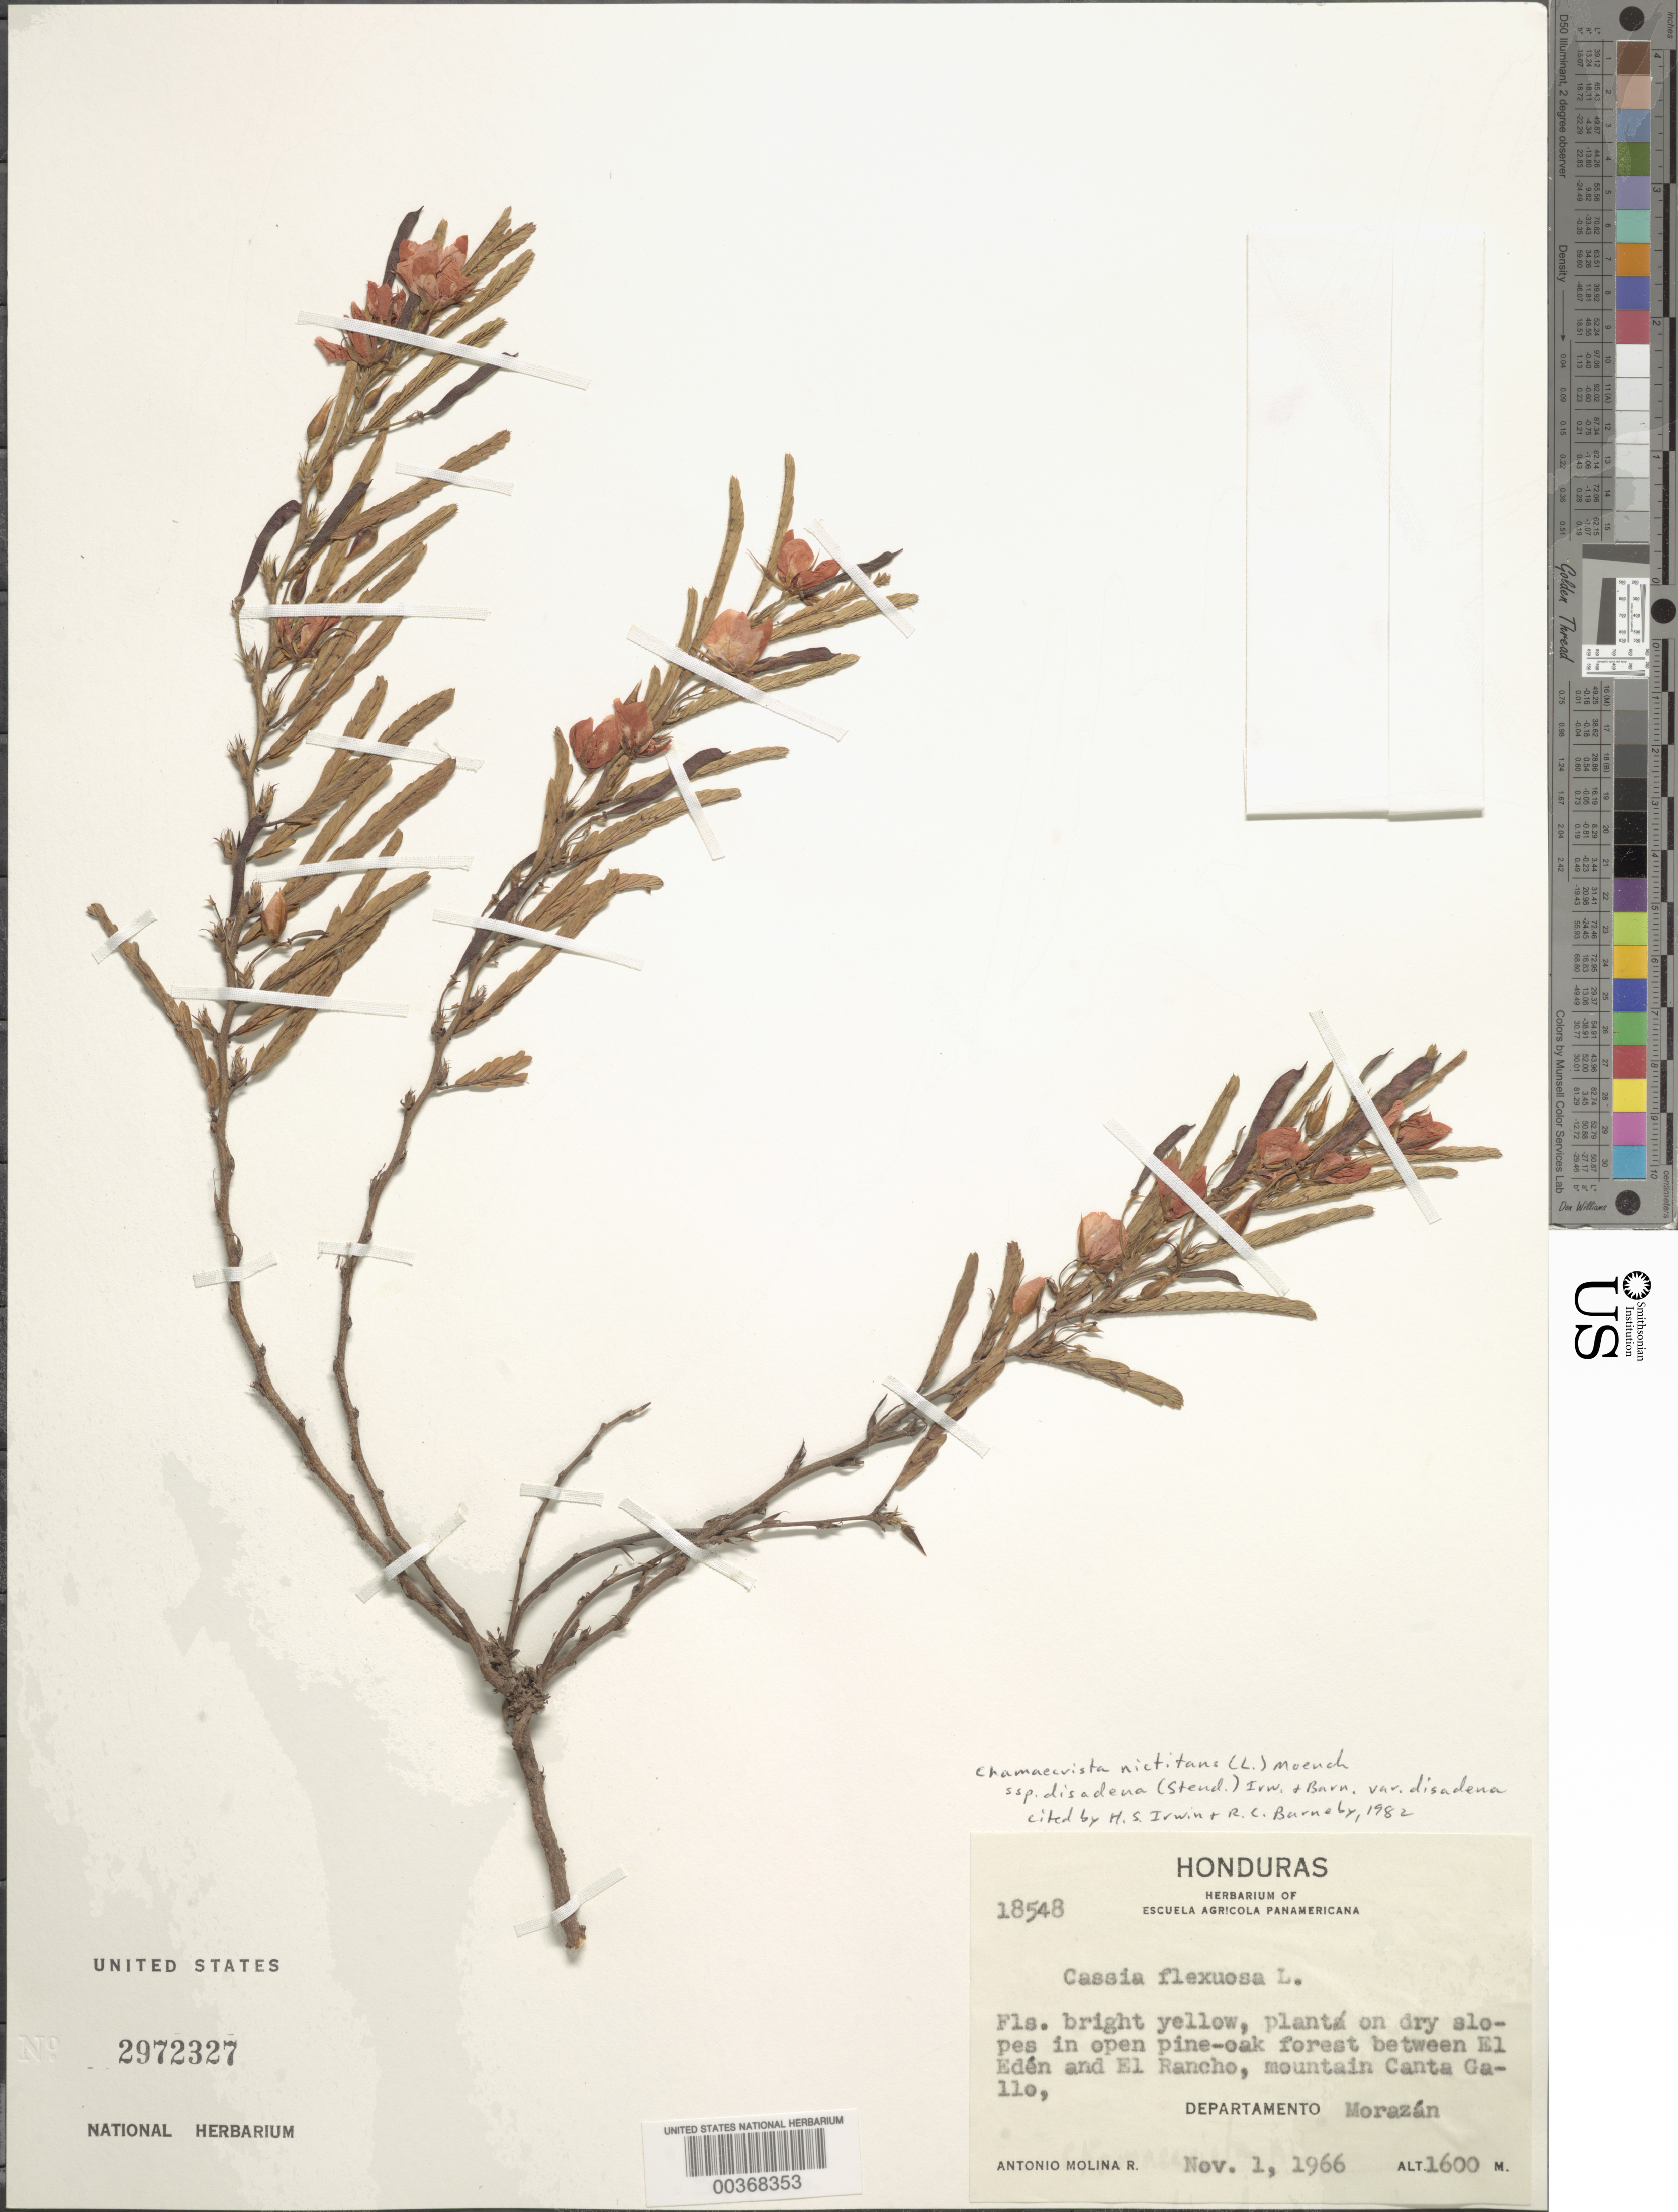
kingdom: Plantae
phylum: Tracheophyta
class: Magnoliopsida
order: Fabales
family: Fabaceae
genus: Chamaecrista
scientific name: Chamaecrista nictitans var. disadena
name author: (Steud.) H.S. Irwin & Barneby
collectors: A. Molina R.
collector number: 18548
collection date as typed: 01 Nov 1966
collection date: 1966-11-01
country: Honduras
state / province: Fco. Morazán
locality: Between El Eden and El Rancho, Mountain Canta Gallo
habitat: On dry slopes in opne pine-oak forest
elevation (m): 1600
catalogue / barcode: US 2972327